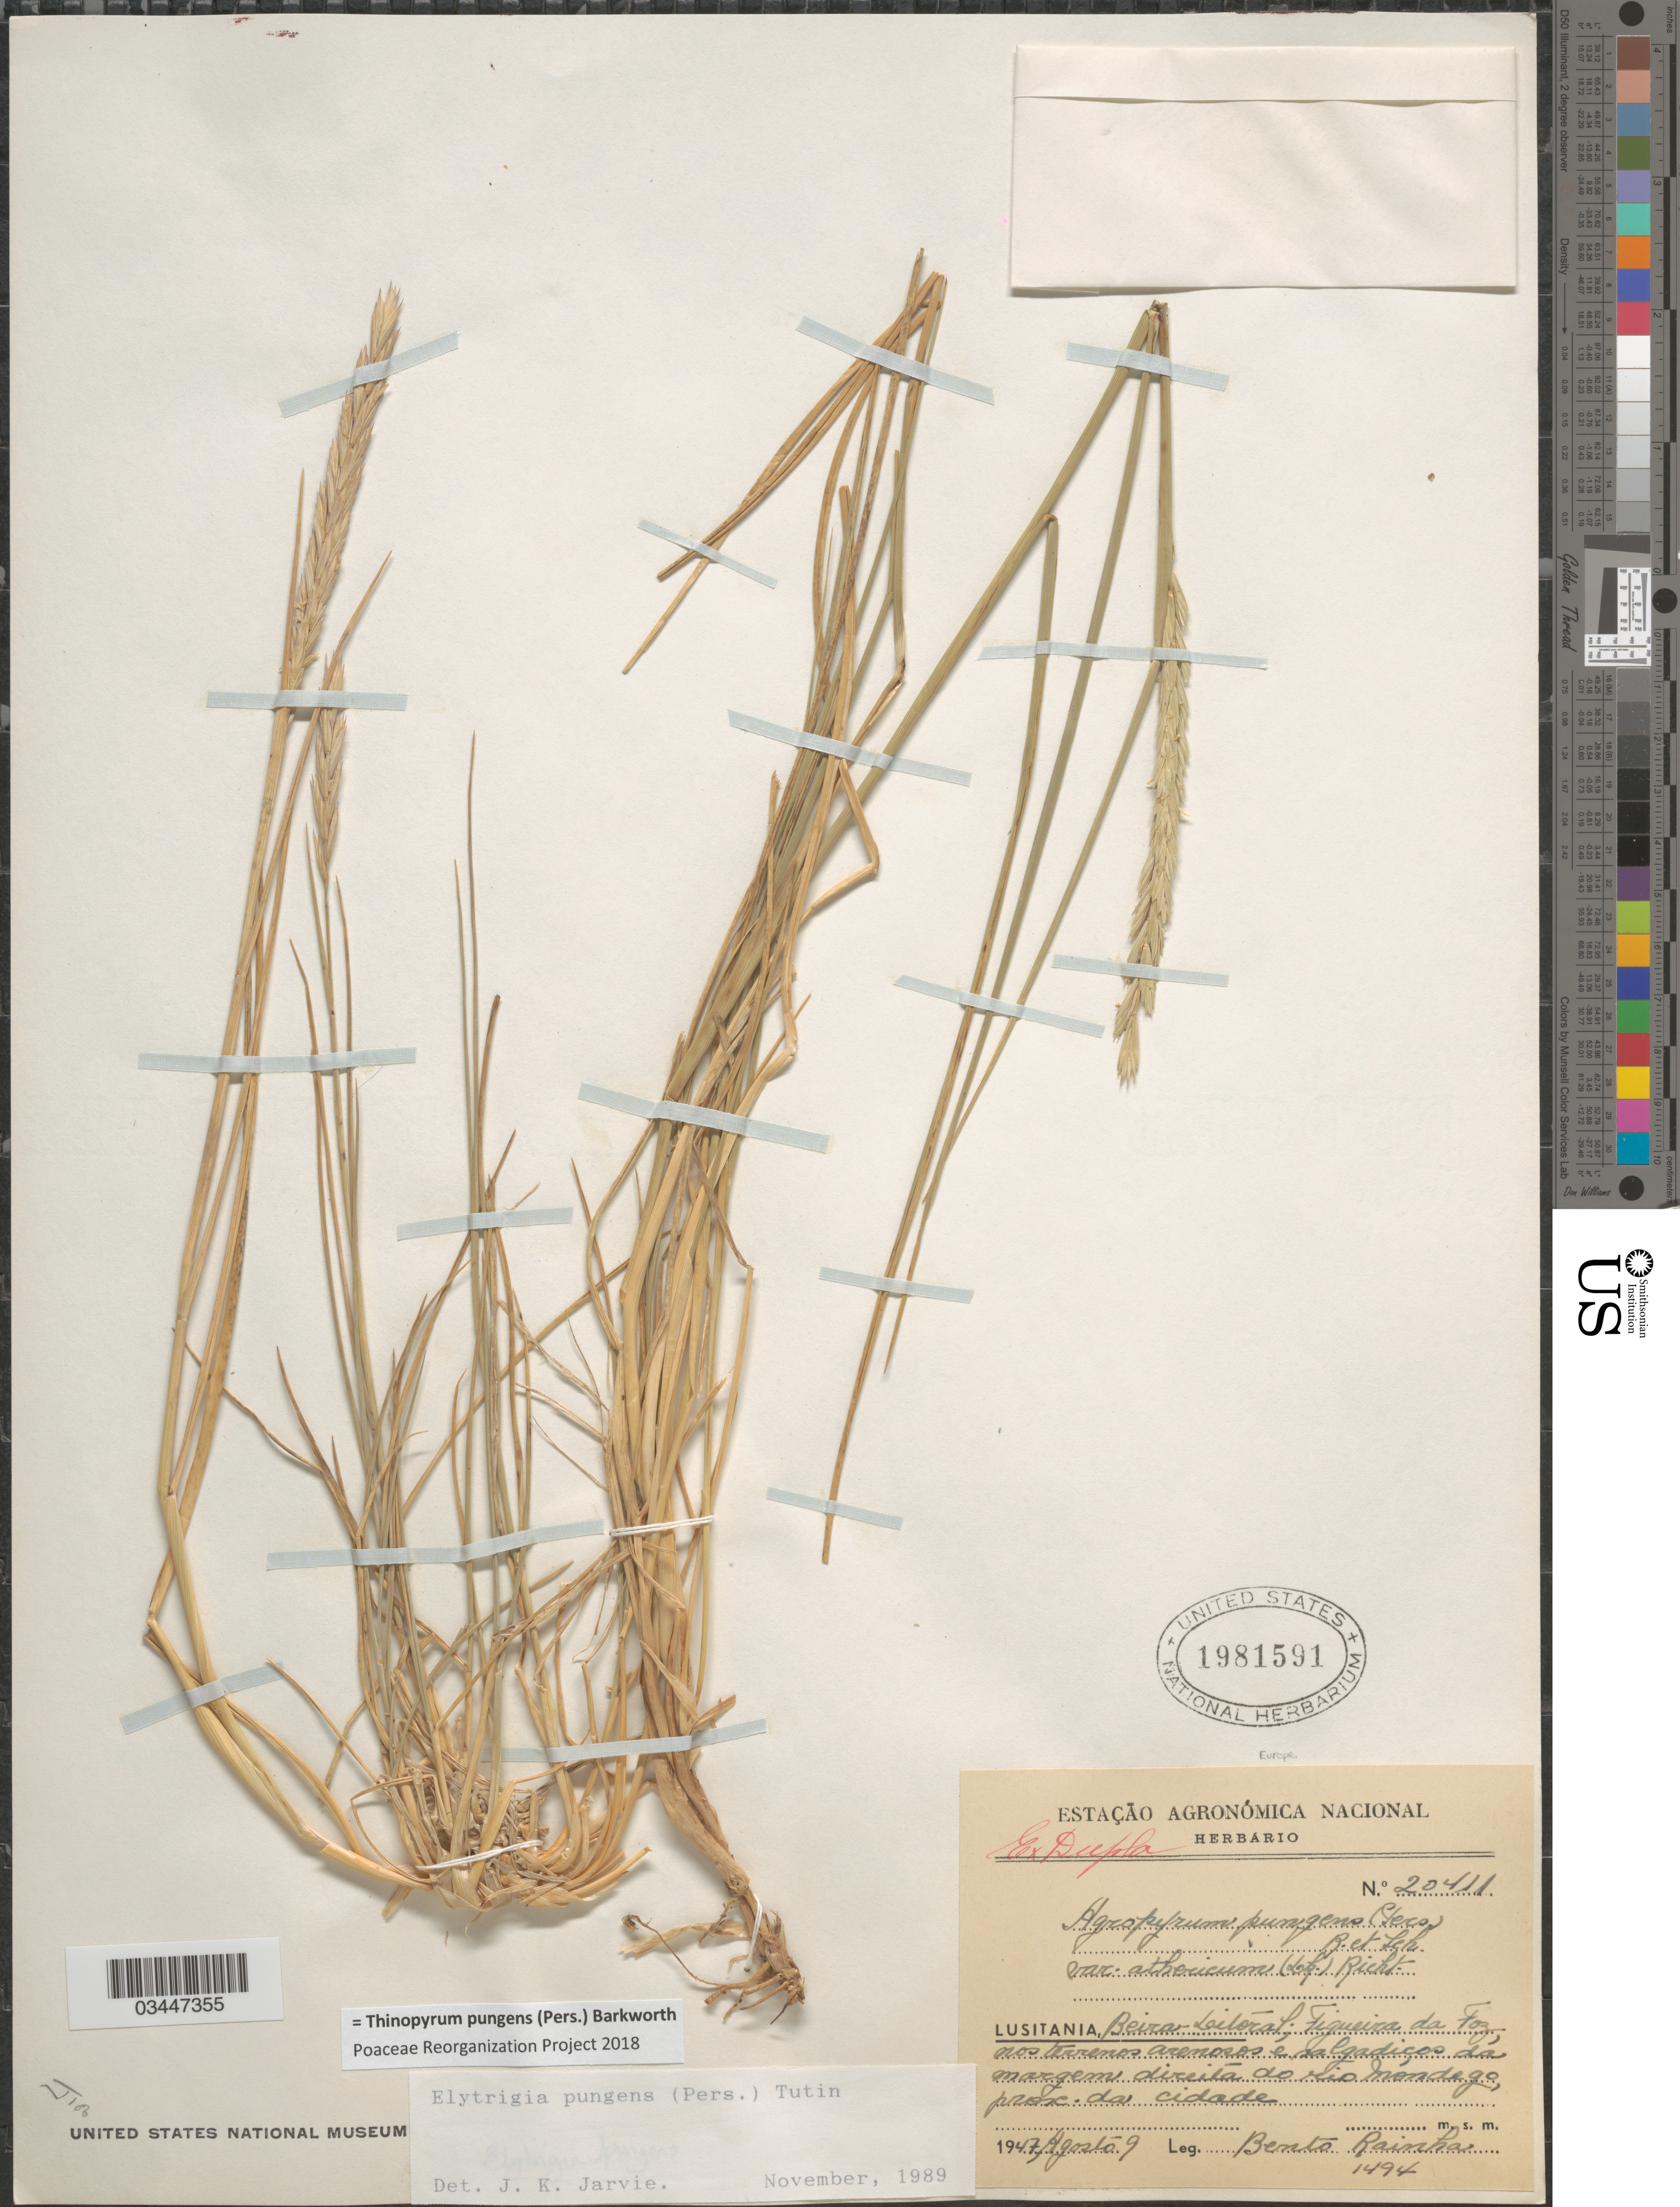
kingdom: Plantae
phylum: Tracheophyta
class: Liliopsida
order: Poales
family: Poaceae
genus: Thinopyrum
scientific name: Thinopyrum pungens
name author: (Pers.) Barkworth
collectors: B. Rainha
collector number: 1494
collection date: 1947-08-09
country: Portugal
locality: Lusitania, Beira-Litoral; Figueira da Foz, nos terrenos arenosos e salgadiços da margem direita do rio mondego, prox. da cidade. [interpreted]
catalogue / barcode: US 1981591